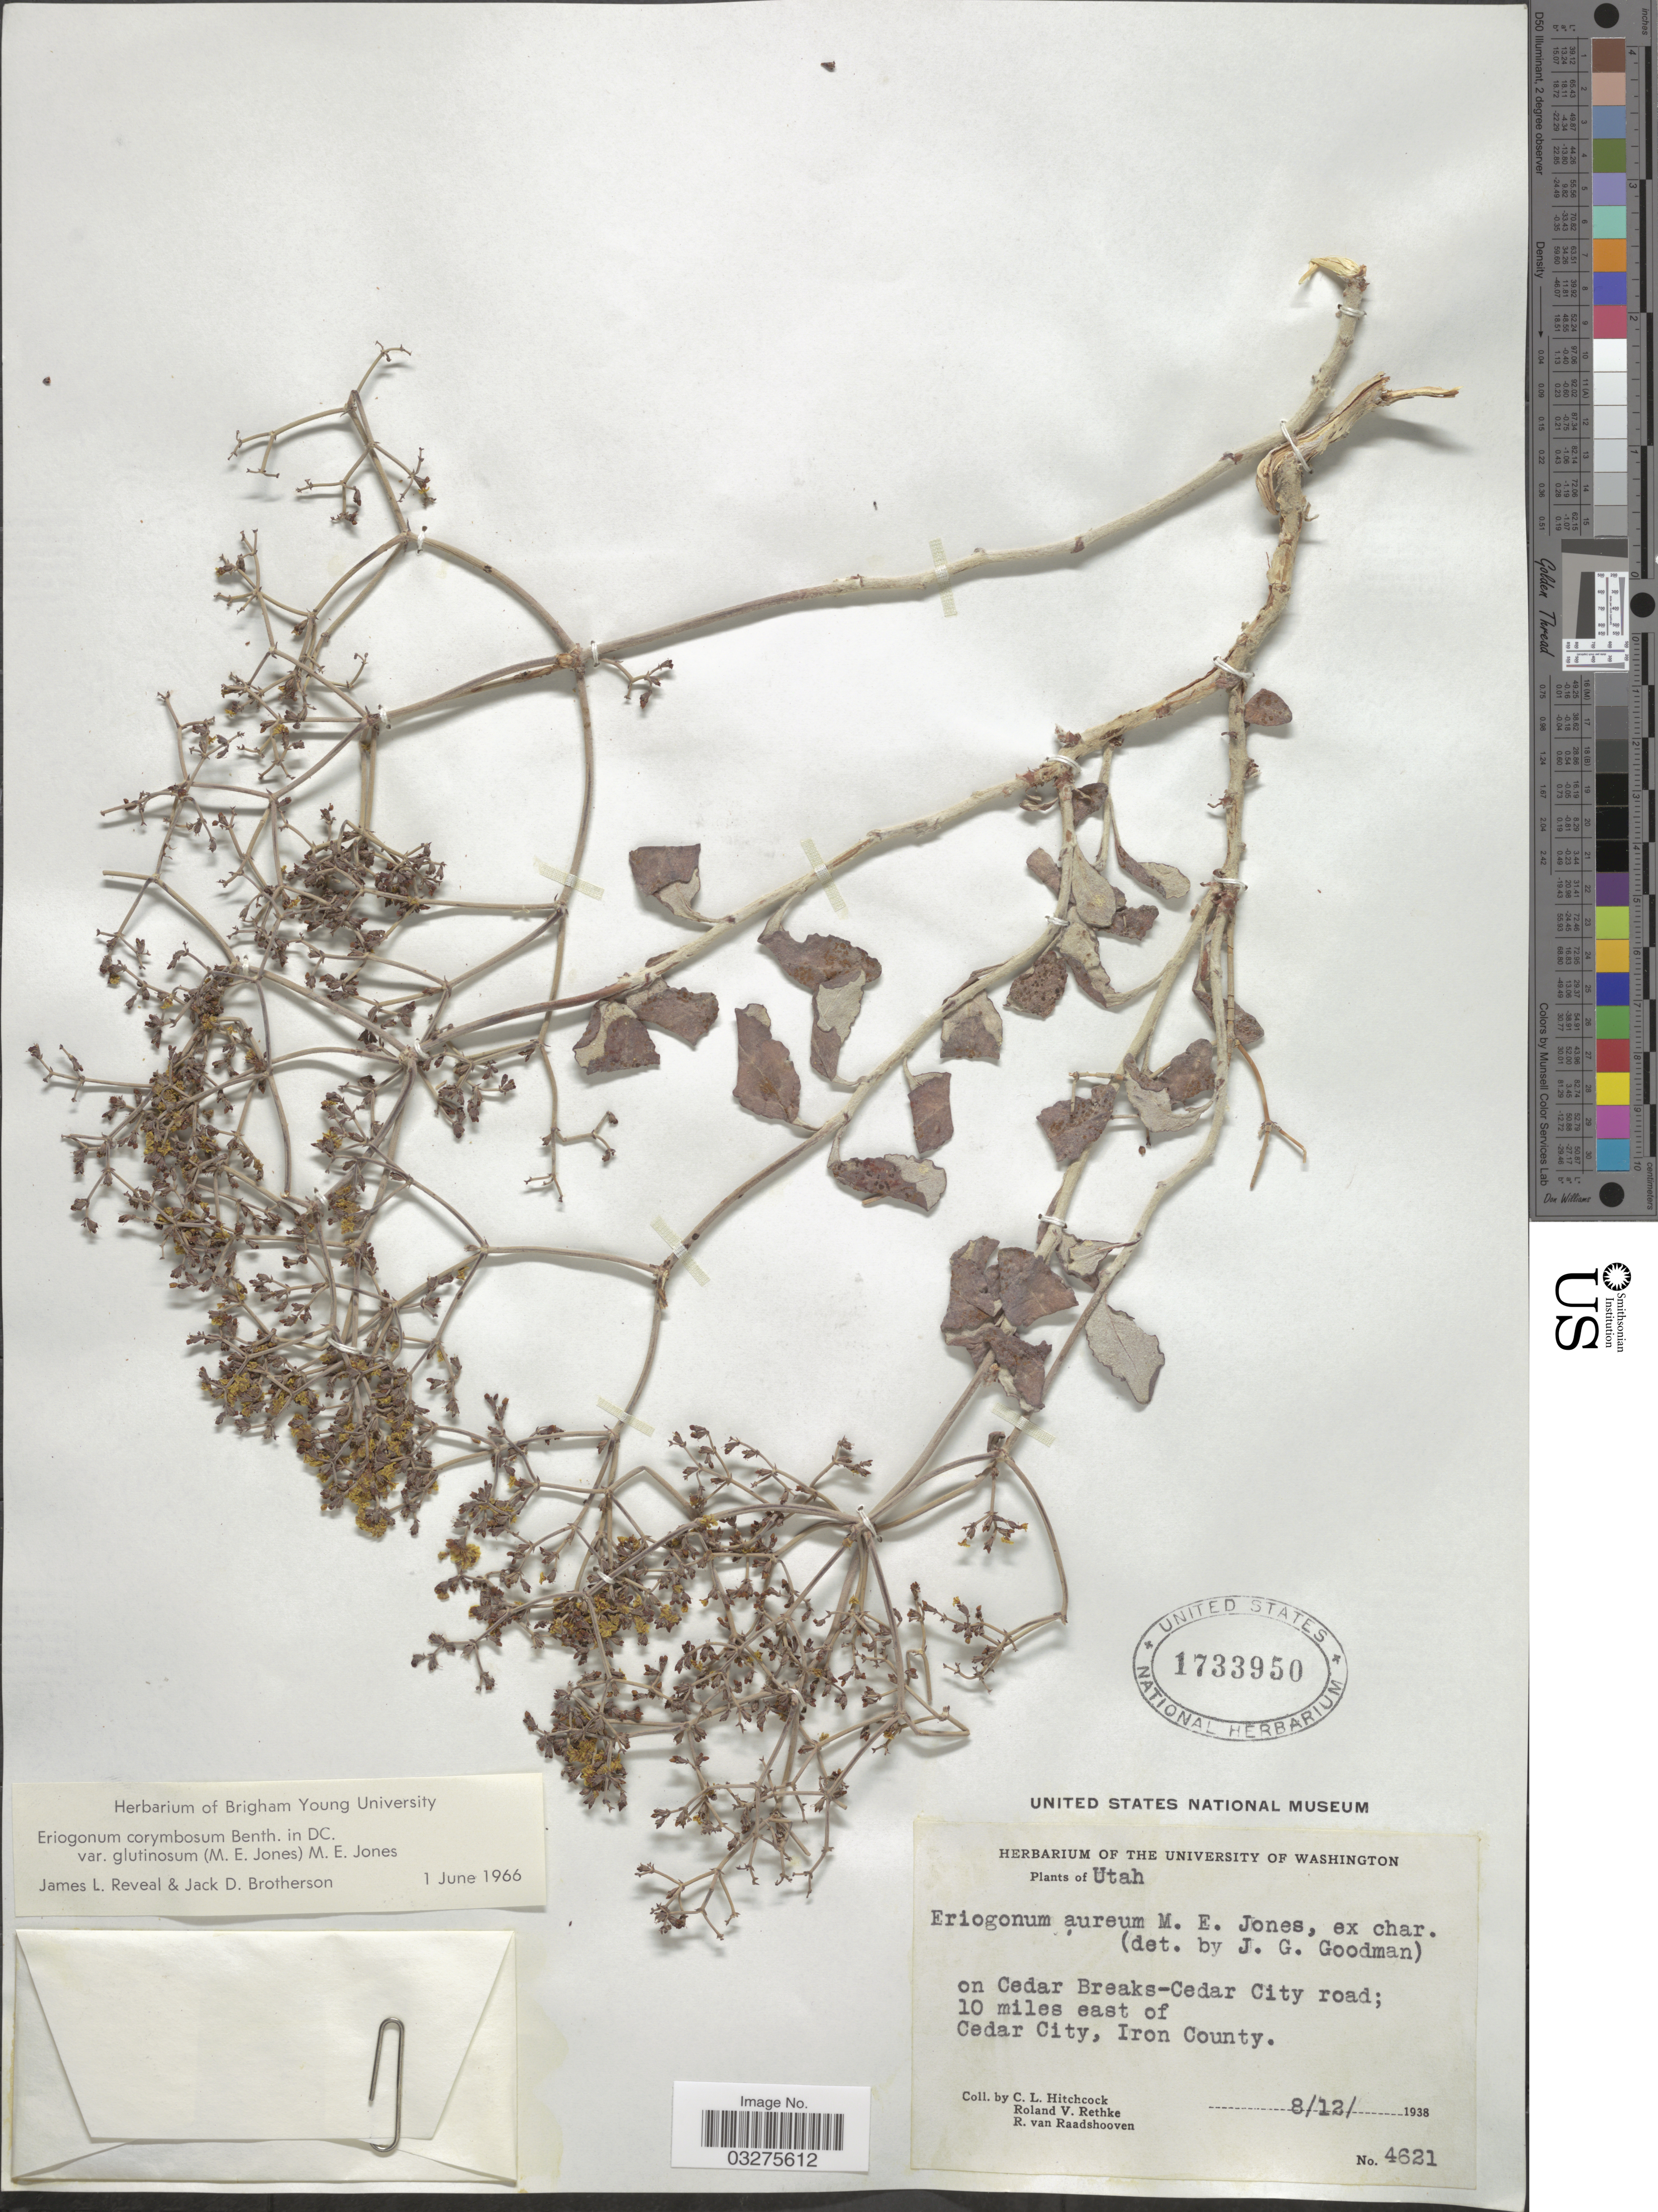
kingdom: Plantae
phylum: Tracheophyta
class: Magnoliopsida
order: Caryophyllales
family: Polygonaceae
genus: Eriogonum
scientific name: Eriogonum corymbosum var. glutinosum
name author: (M.E. Jones) M.E. Jones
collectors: C. L. Hitchcock, R. Rethke & R. Raadshooven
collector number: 4621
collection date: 1938-08-12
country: United States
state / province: Utah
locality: On Cedar Breaks-Cedar City road; 10 miles east of Cedar City, Iron County.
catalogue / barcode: US 1733950